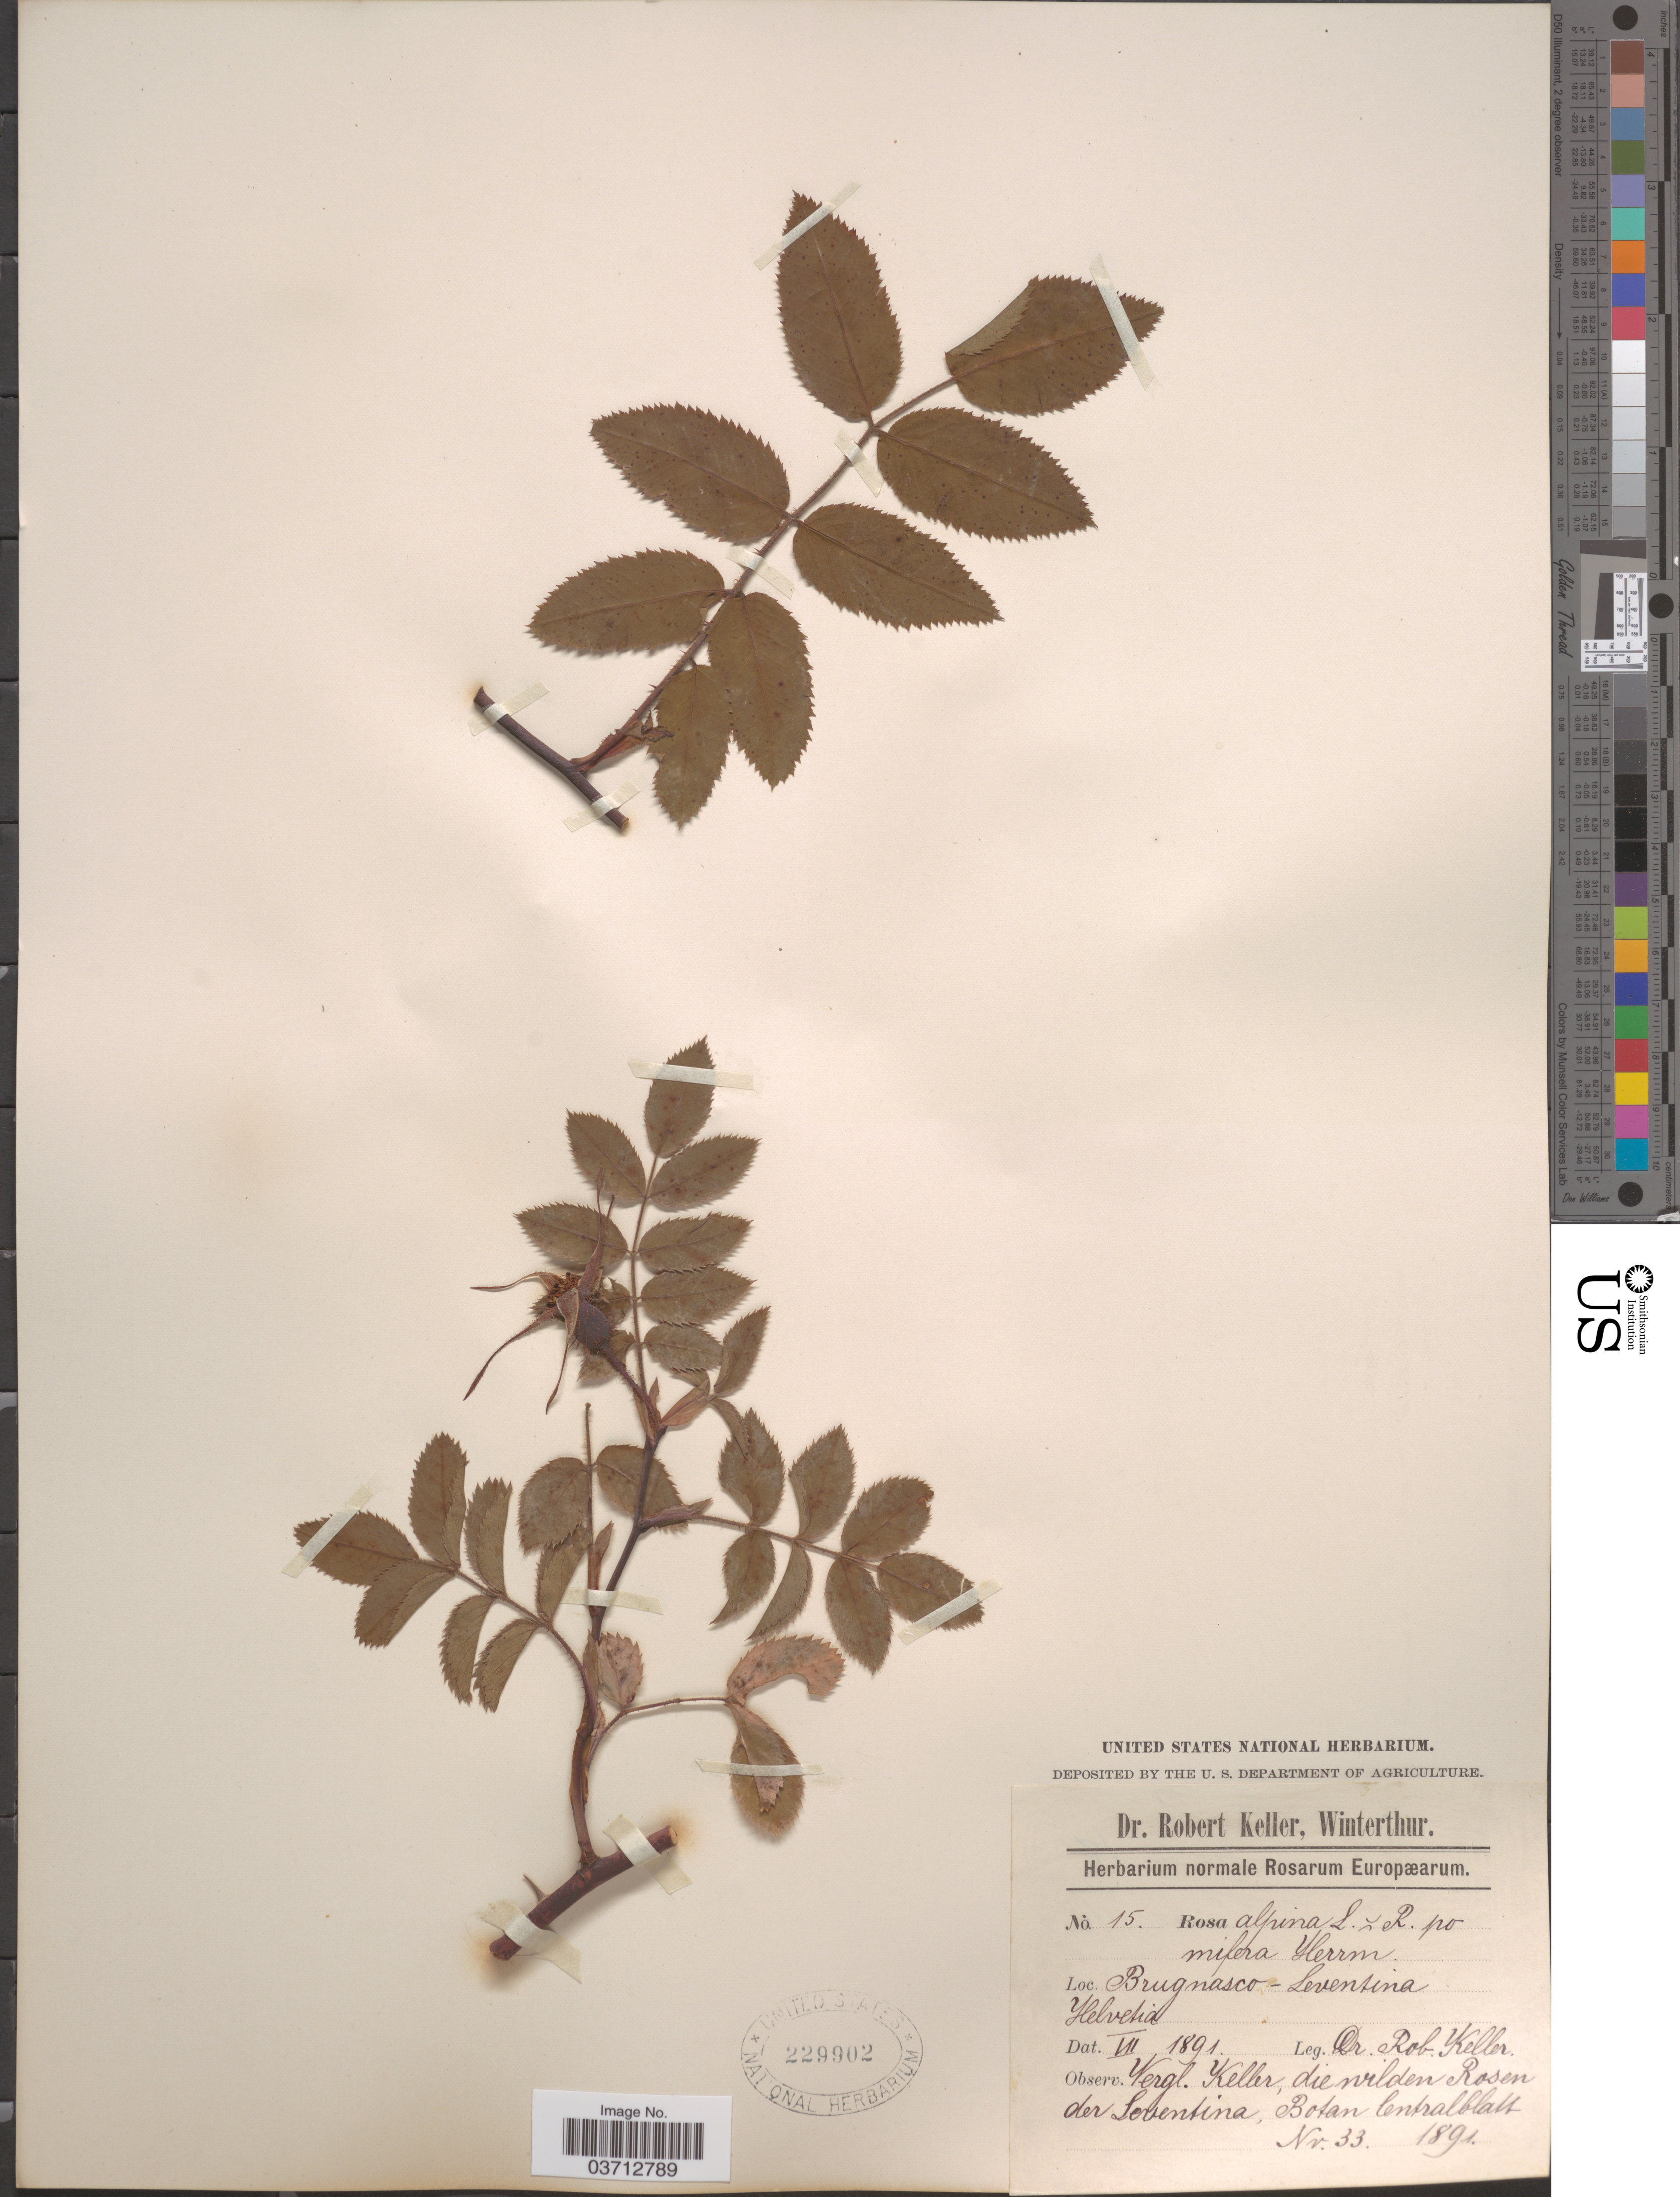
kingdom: Plantae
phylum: Tracheophyta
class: Magnoliopsida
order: Rosales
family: Rosaceae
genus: Rosa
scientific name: Rosa alpina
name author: L.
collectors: R. Keller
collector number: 15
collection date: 1891-07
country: Switzerland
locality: Brugnasco - Leventina. Helvetia.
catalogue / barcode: US 229902